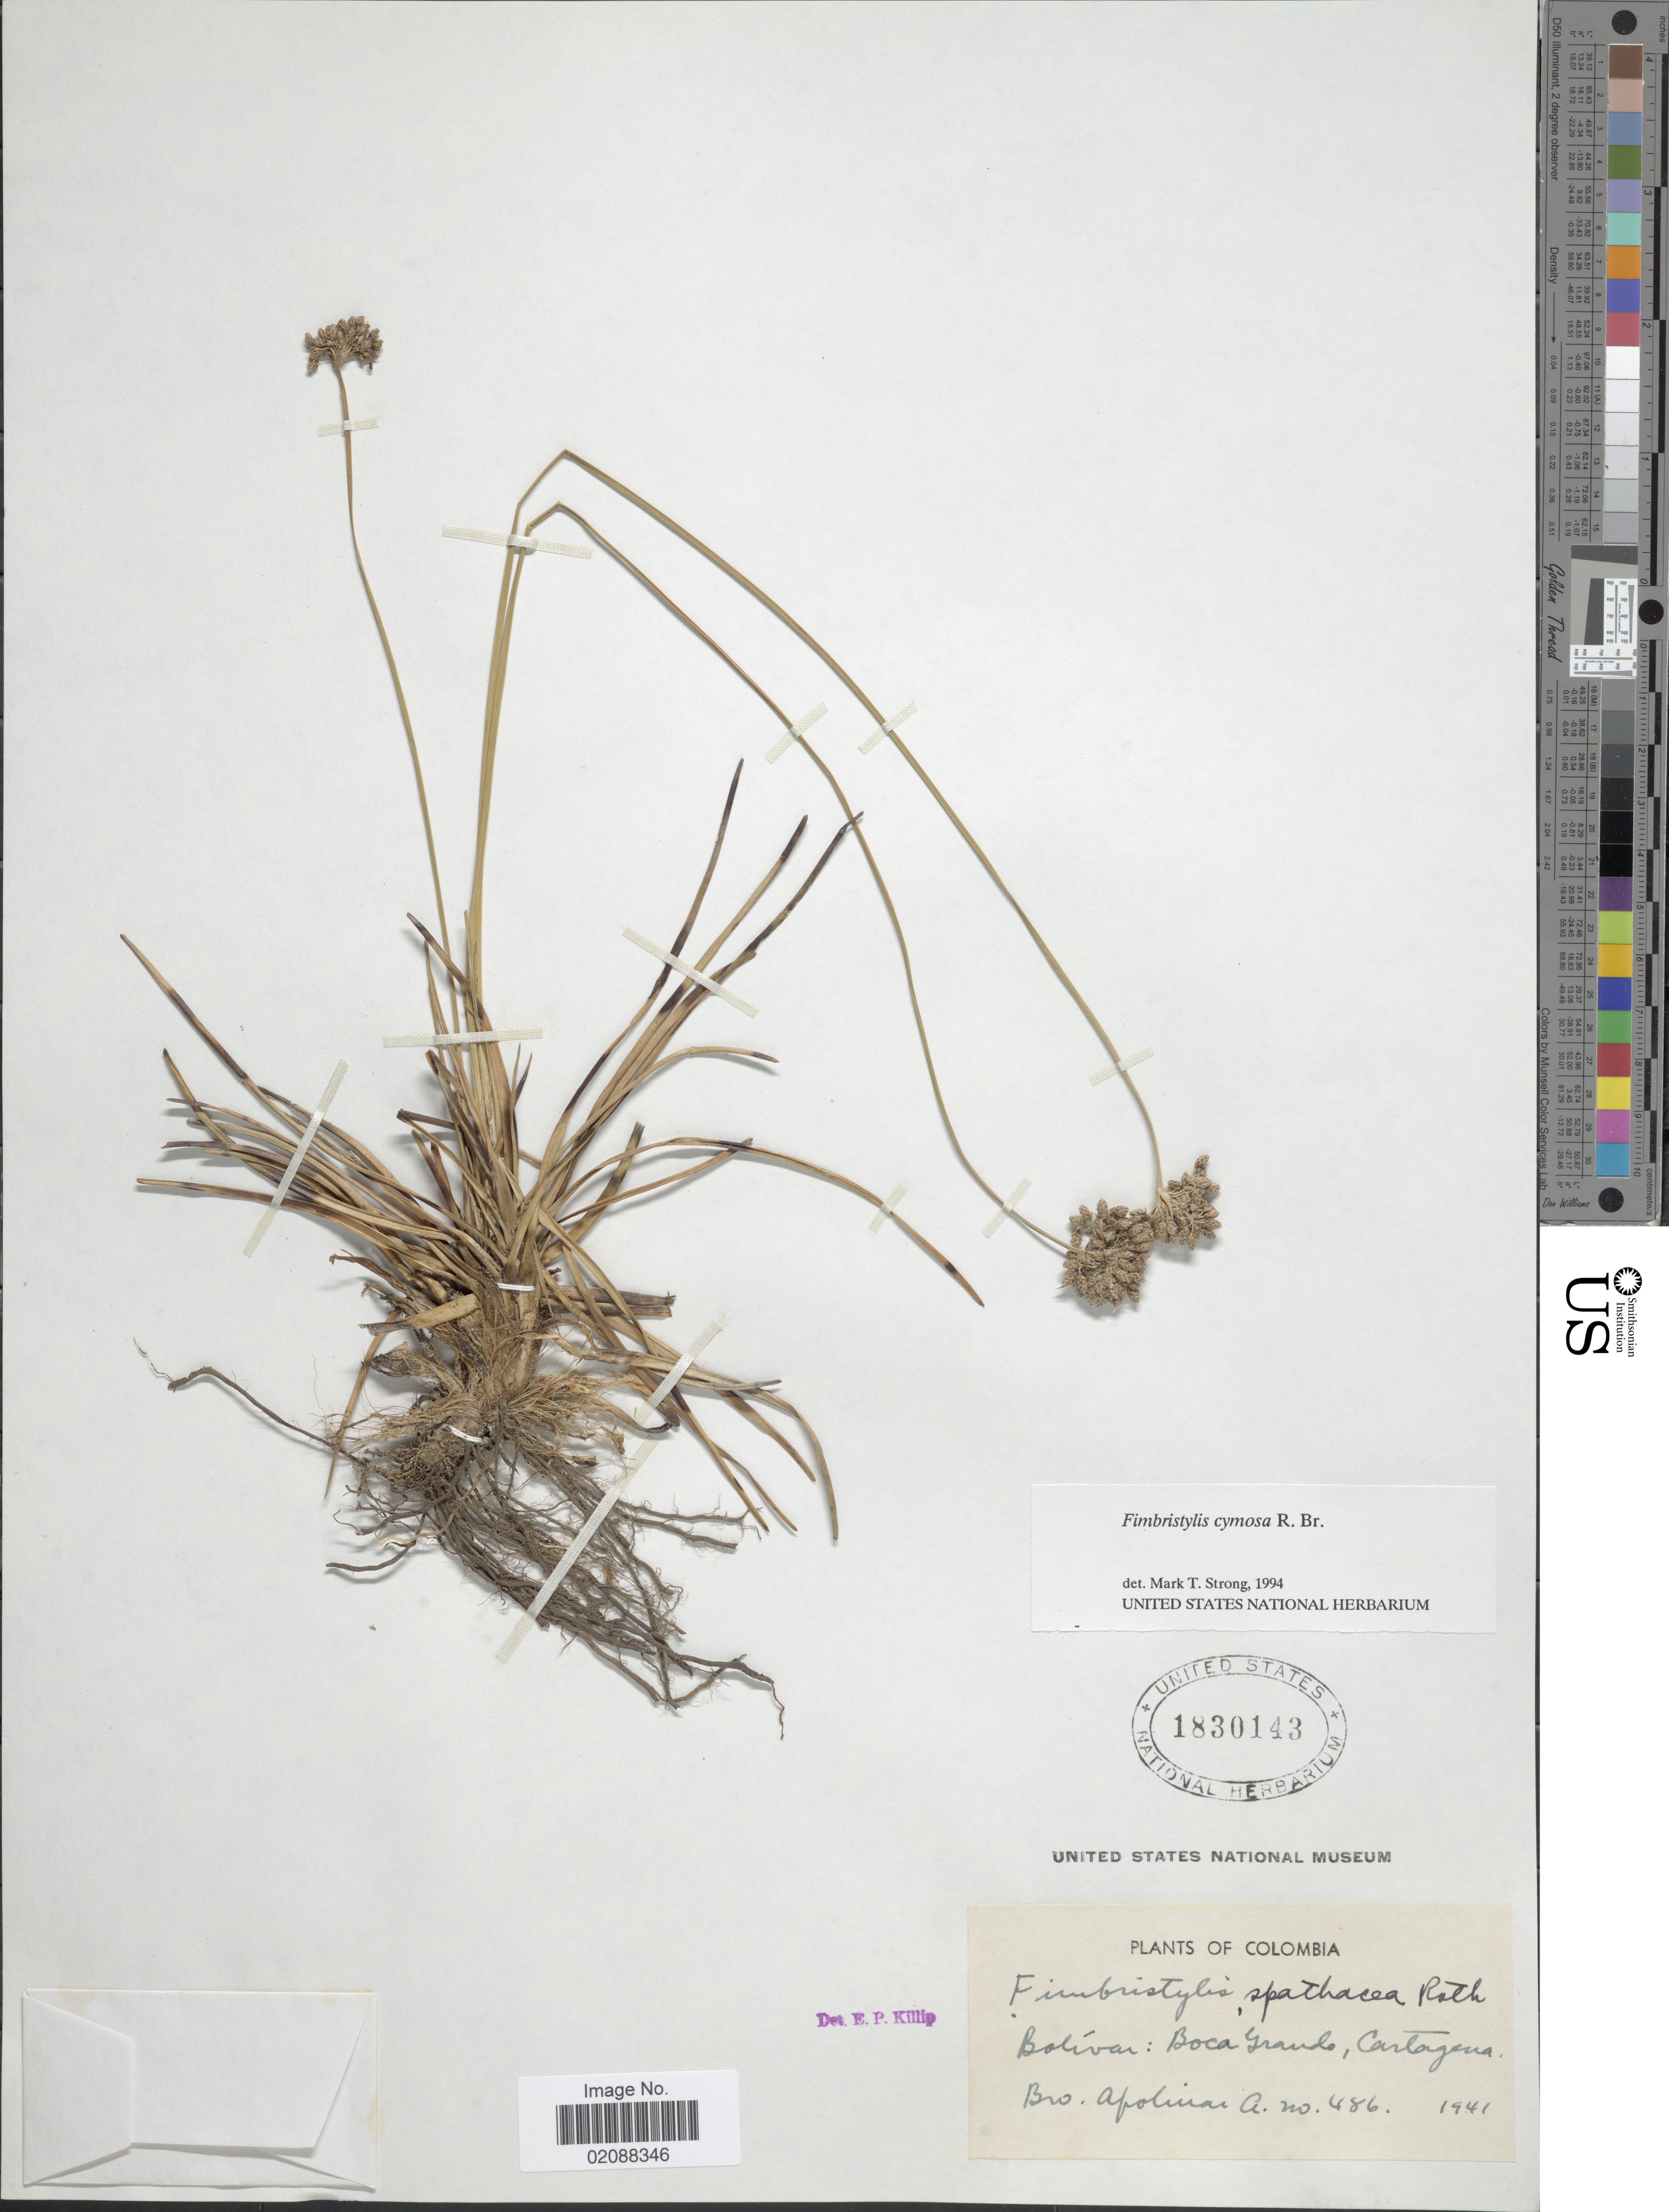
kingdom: Plantae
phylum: Tracheophyta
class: Liliopsida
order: Poales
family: Cyperaceae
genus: Fimbristylis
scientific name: Fimbristylis cymosa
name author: R. Br.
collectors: Bro. Apolinar A.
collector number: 486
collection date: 1941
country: Colombia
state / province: Bolívar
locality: Boca Grande, Cartagena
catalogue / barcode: US 1830143